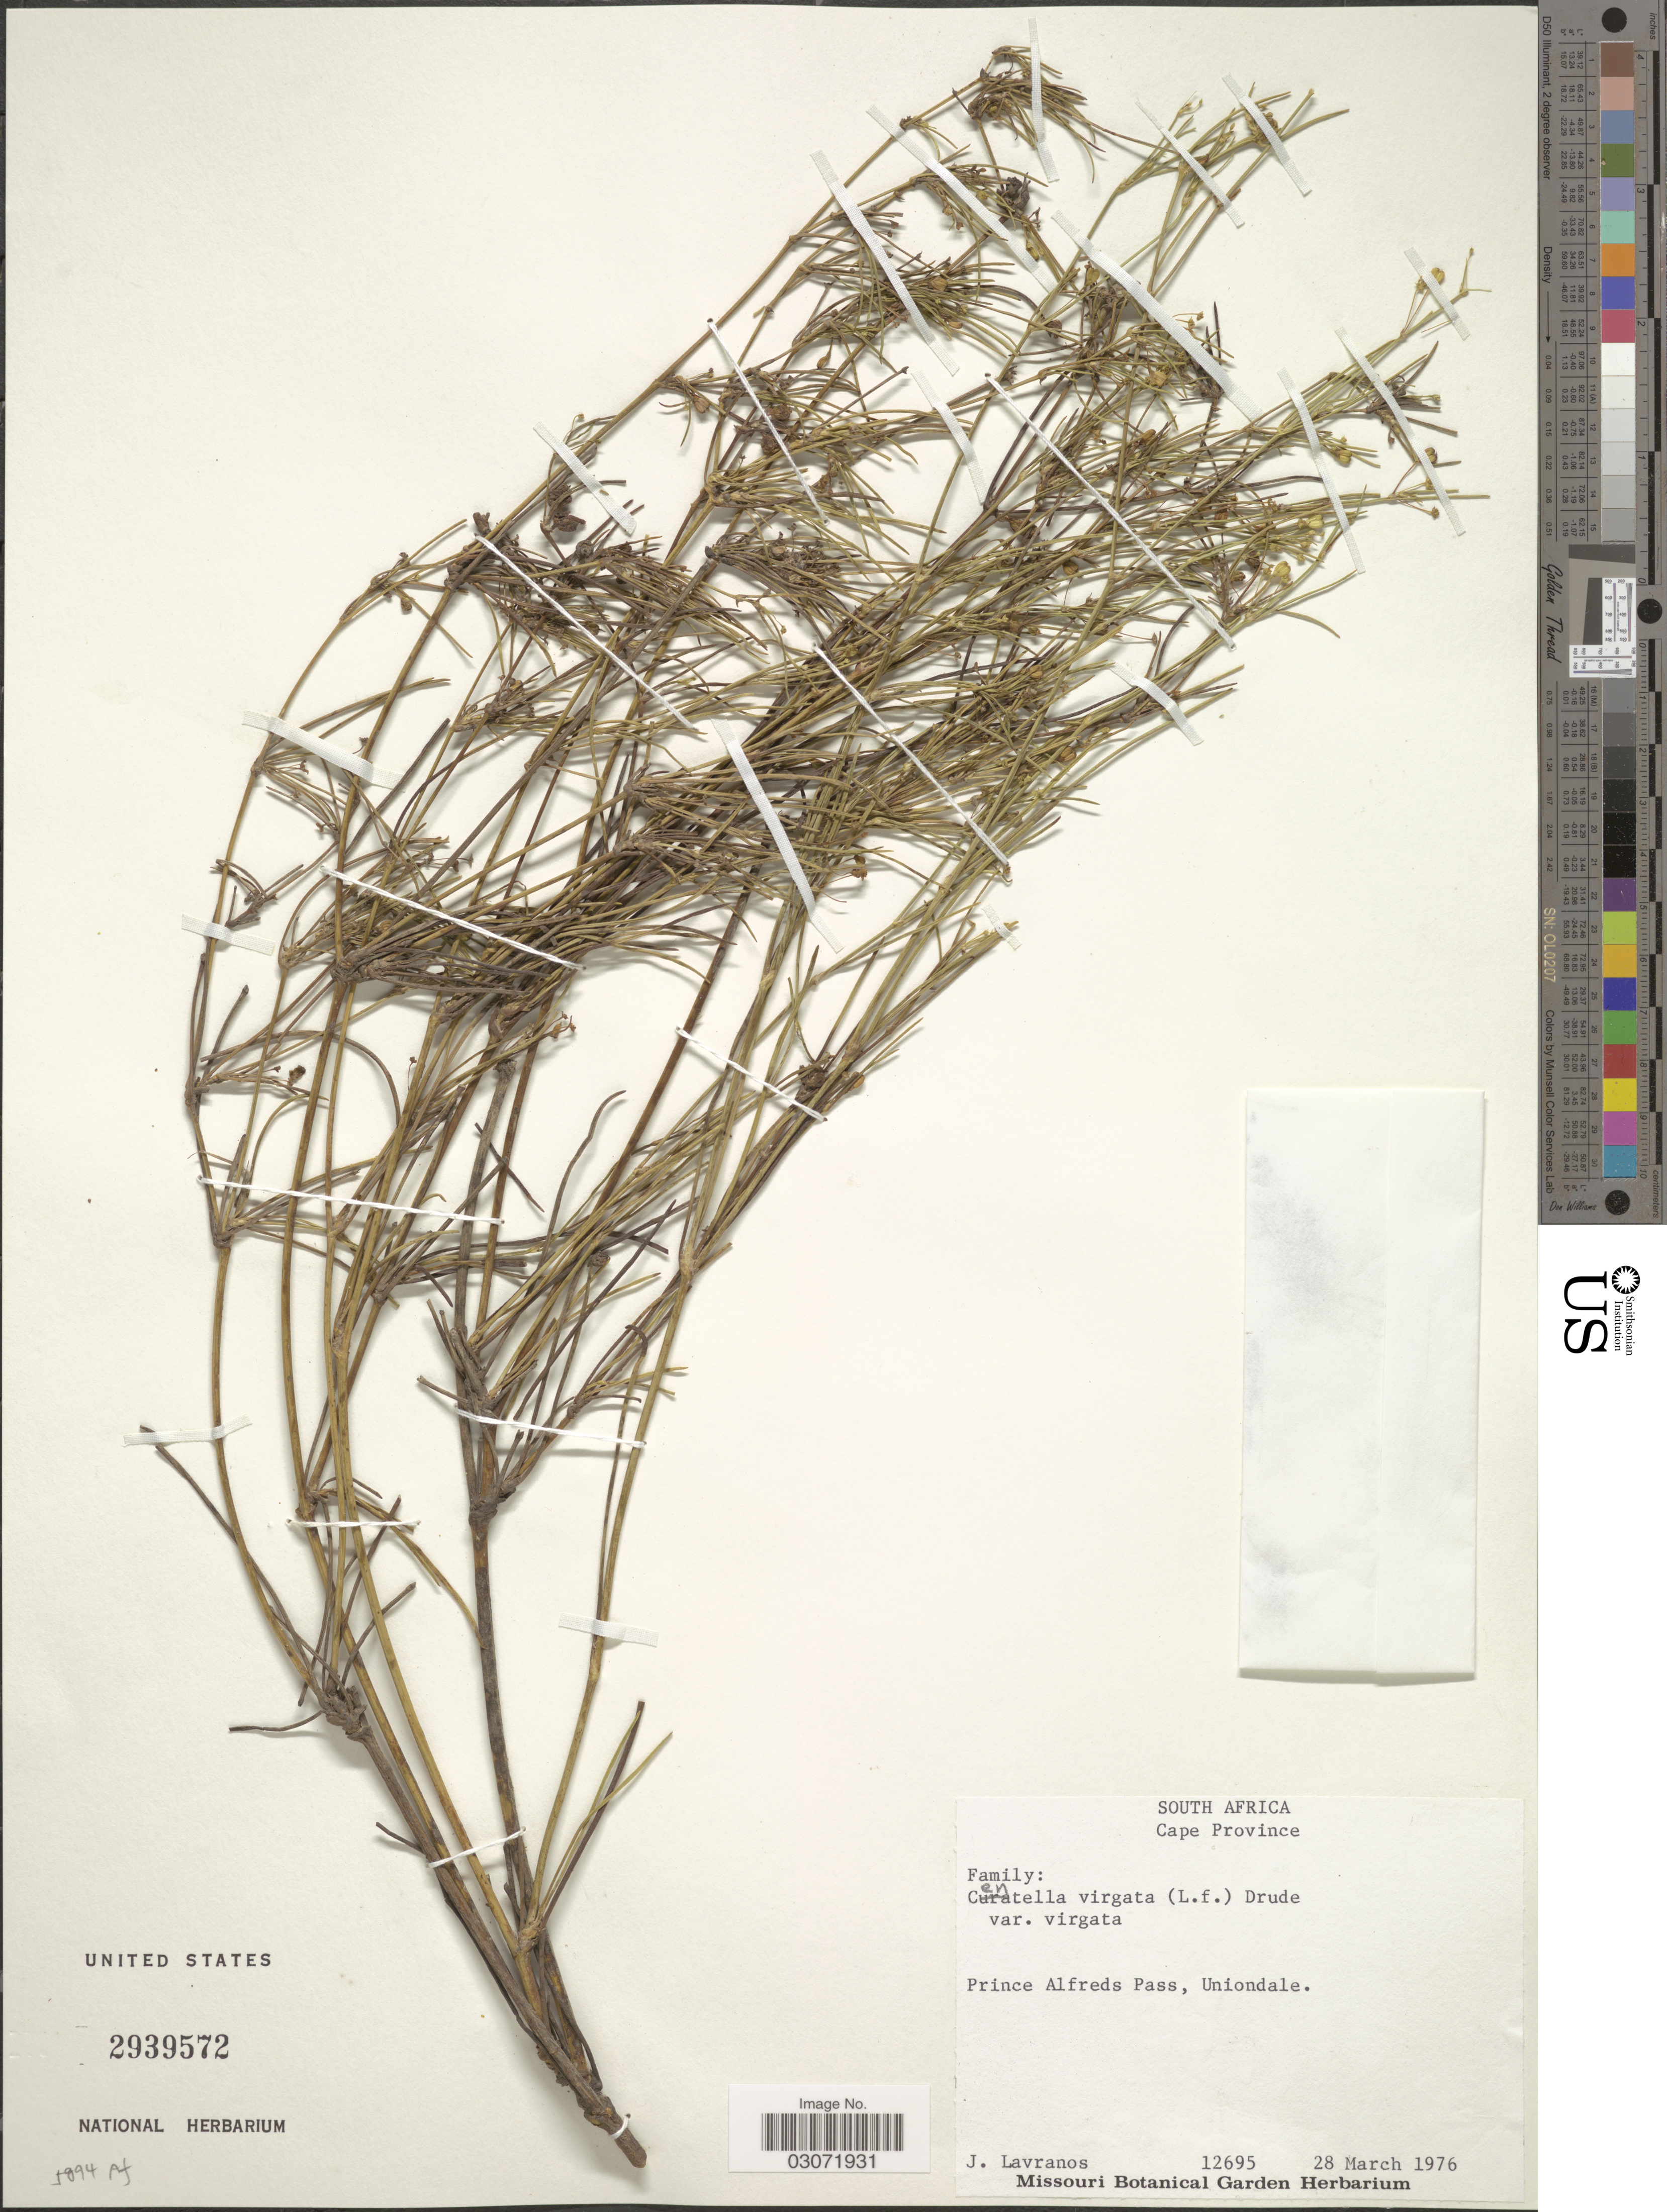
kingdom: Plantae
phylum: Tracheophyta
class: Magnoliopsida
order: Apiales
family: Apiaceae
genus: Centella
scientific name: Centella virgata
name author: (L. f.) Drude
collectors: J. Lavranos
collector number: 12695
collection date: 1976-03-28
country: South Africa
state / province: Western Cape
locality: Prince Alfreds Pass, Uniondale.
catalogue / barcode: US 2939572